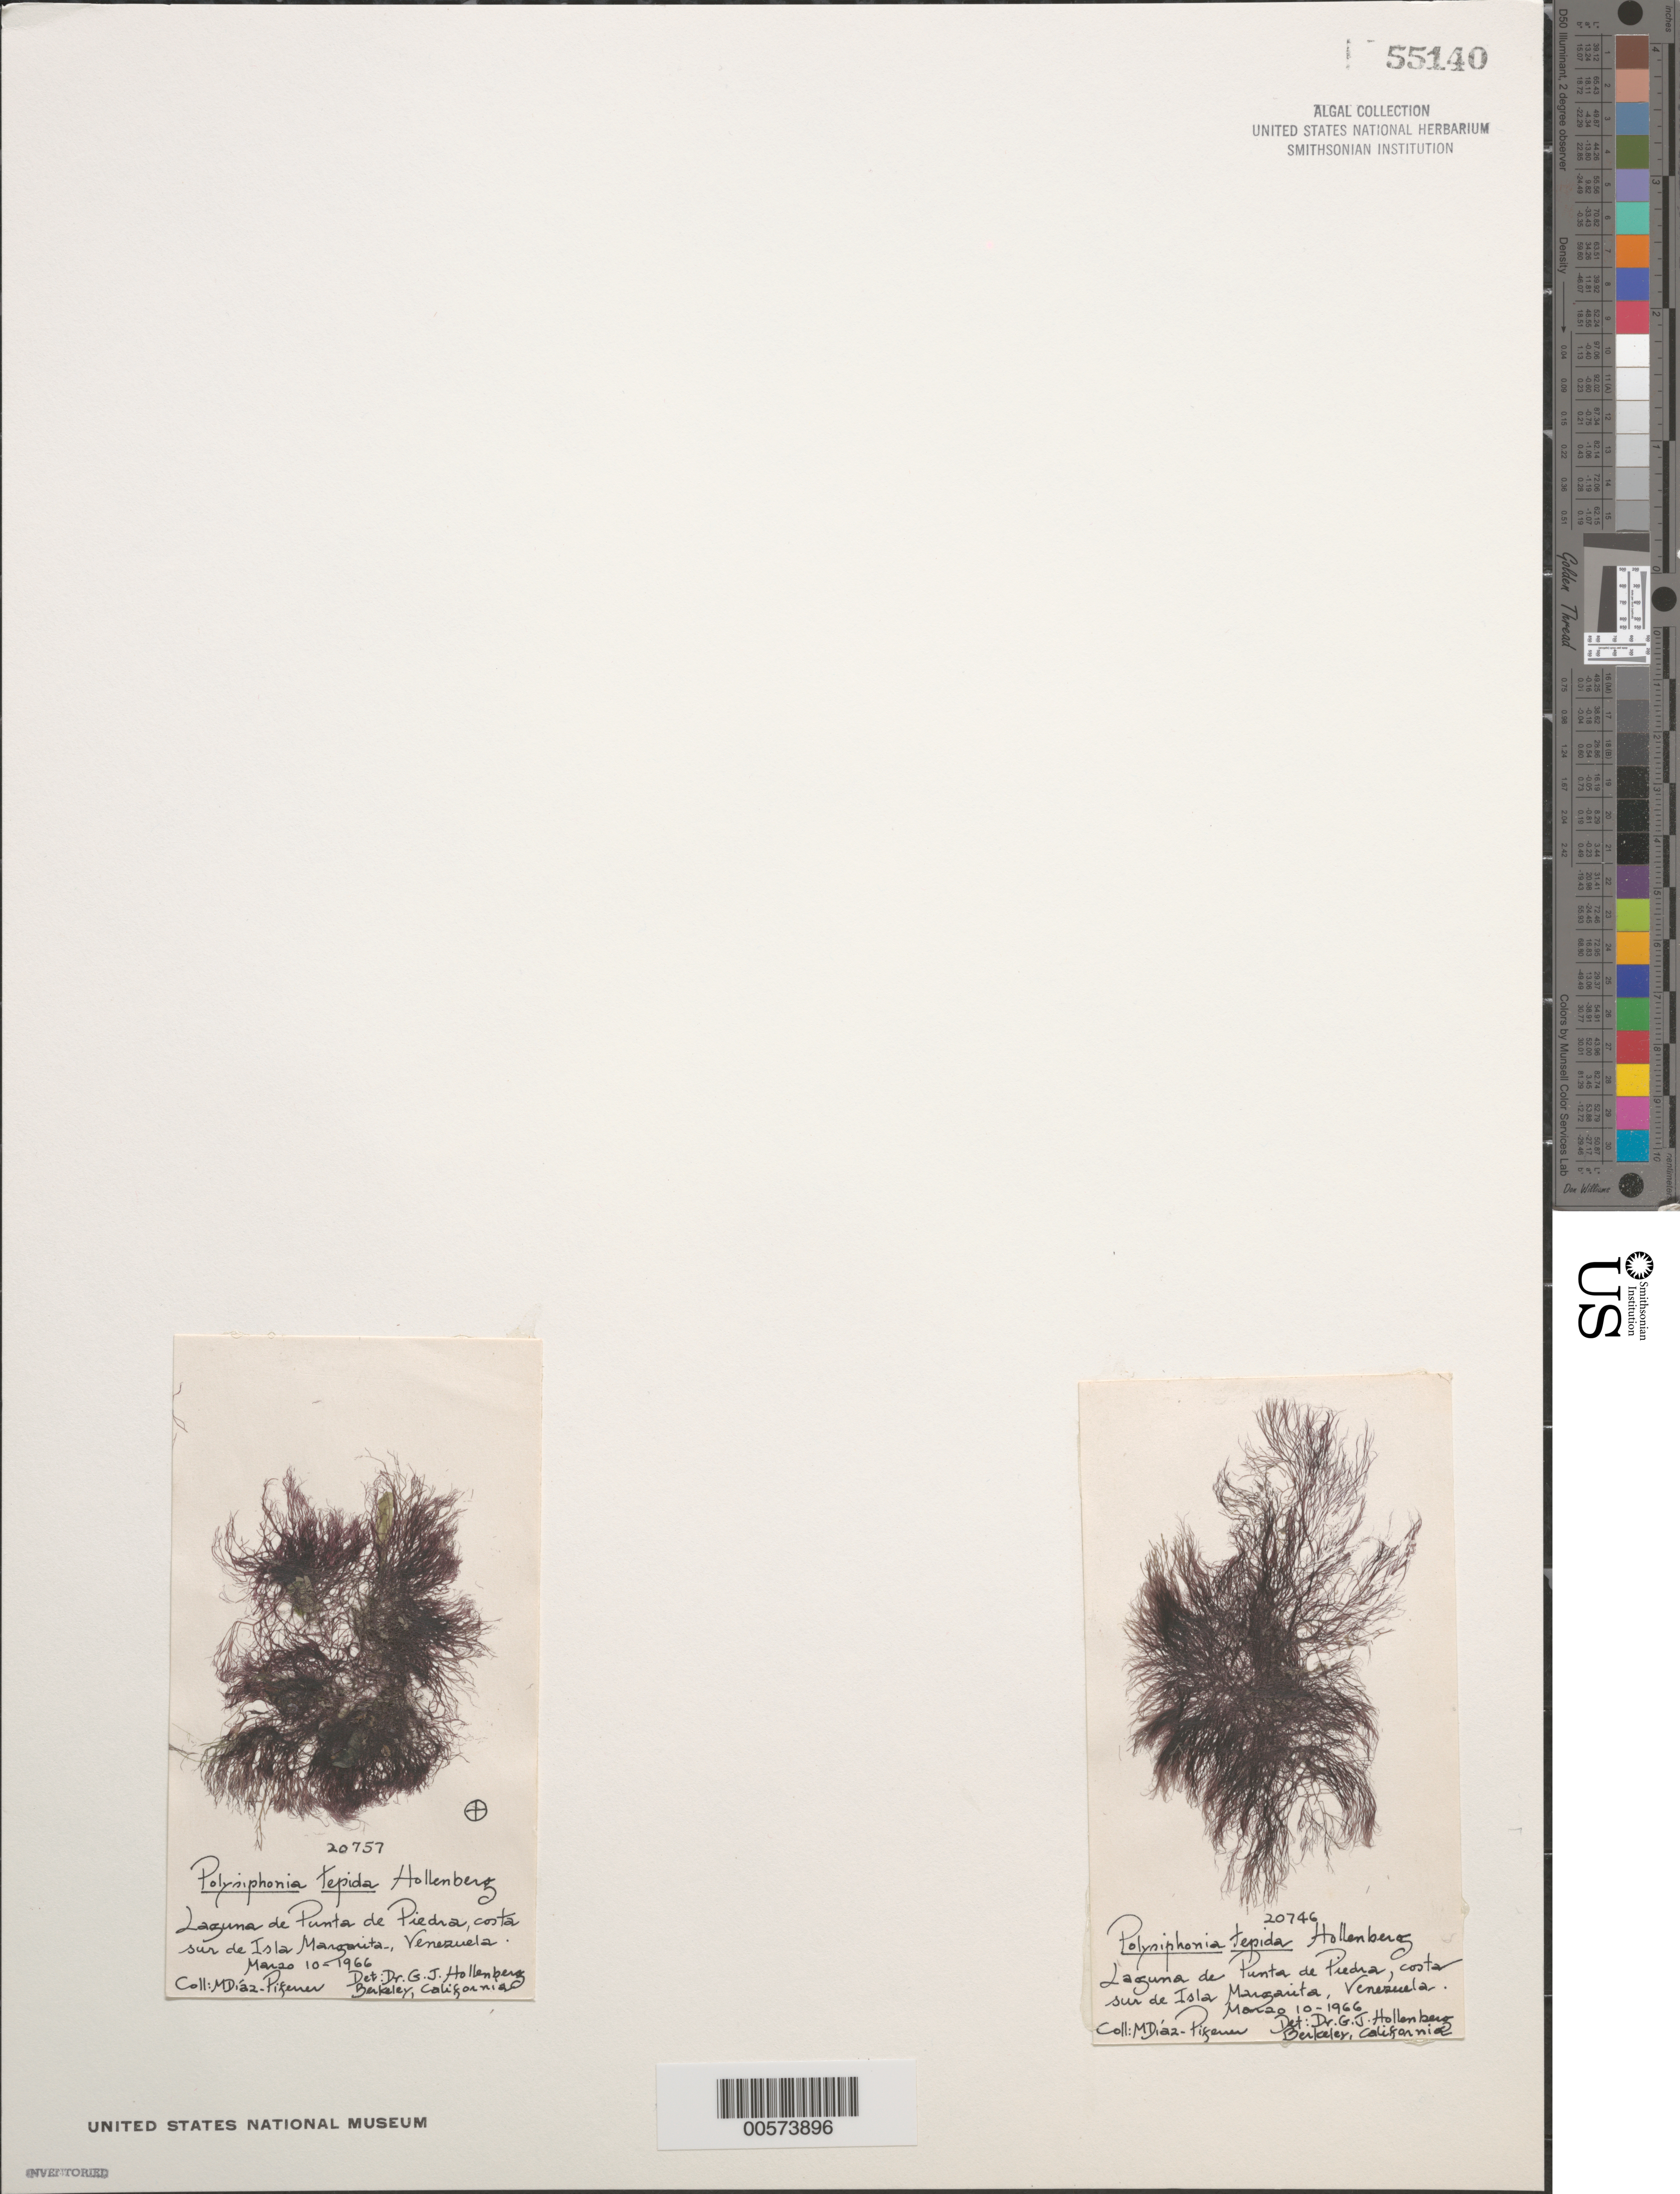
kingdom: Plantae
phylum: Rhodophyta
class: Florideophyceae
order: Ceramiales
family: Rhodomelaceae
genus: Polysiphonia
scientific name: Polysiphonia foetidissima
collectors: M. Diaz-Piferrer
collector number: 20746 & 20757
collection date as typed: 10 Mar 1966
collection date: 1966-03-10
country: Venezuela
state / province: Nueva Esparta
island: Margarita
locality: Isla margarita, laguna de punta de piedra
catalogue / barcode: US 55140